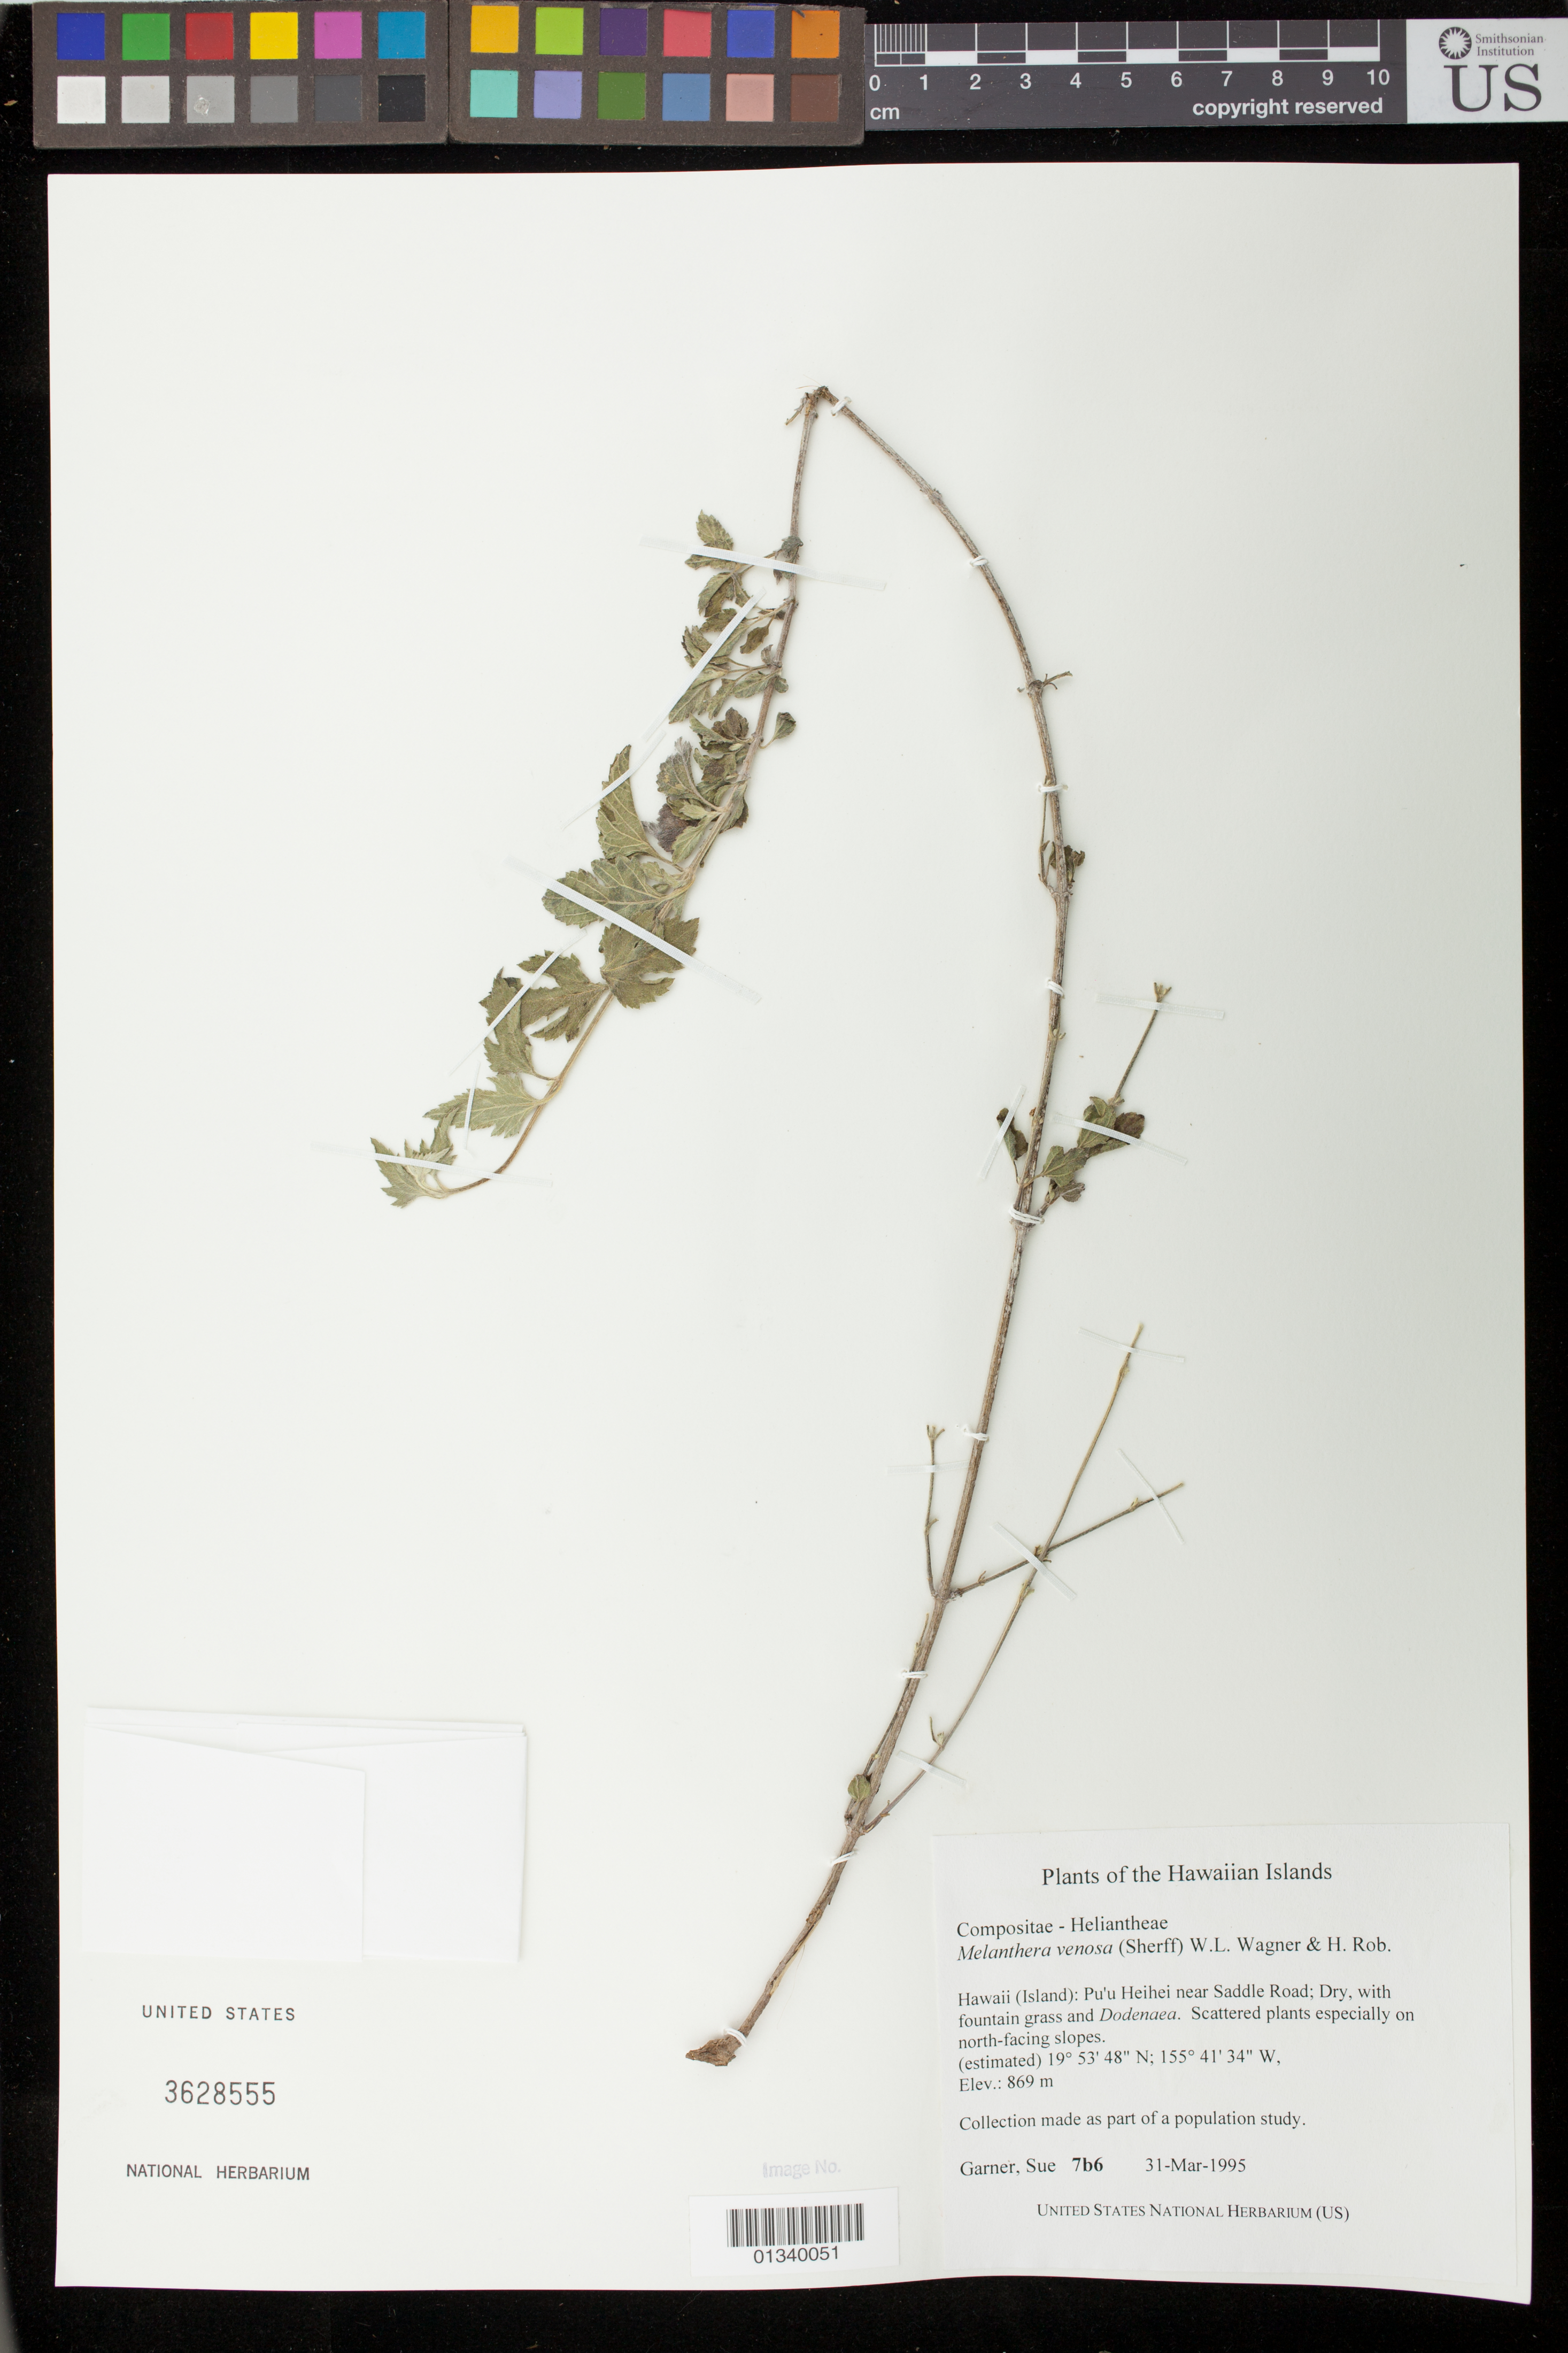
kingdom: Plantae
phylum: Tracheophyta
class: Magnoliopsida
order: Asterales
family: Asteraceae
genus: Wollastonia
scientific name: Wollastonia venosa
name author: (Sherff) Orchard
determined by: Wagner, W. L., (BOT), Smithsonian Institution - National Museum of Natural History (UNITED STATES)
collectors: S. Garner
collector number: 7b6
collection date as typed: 31 March 1995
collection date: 1995-03-31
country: United States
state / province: Hawaii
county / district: Hawaii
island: Hawaii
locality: Pu'u Heihei near Saddle Road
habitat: Dry with fountain grass and Dodenaea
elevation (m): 869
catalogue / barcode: US 3628555